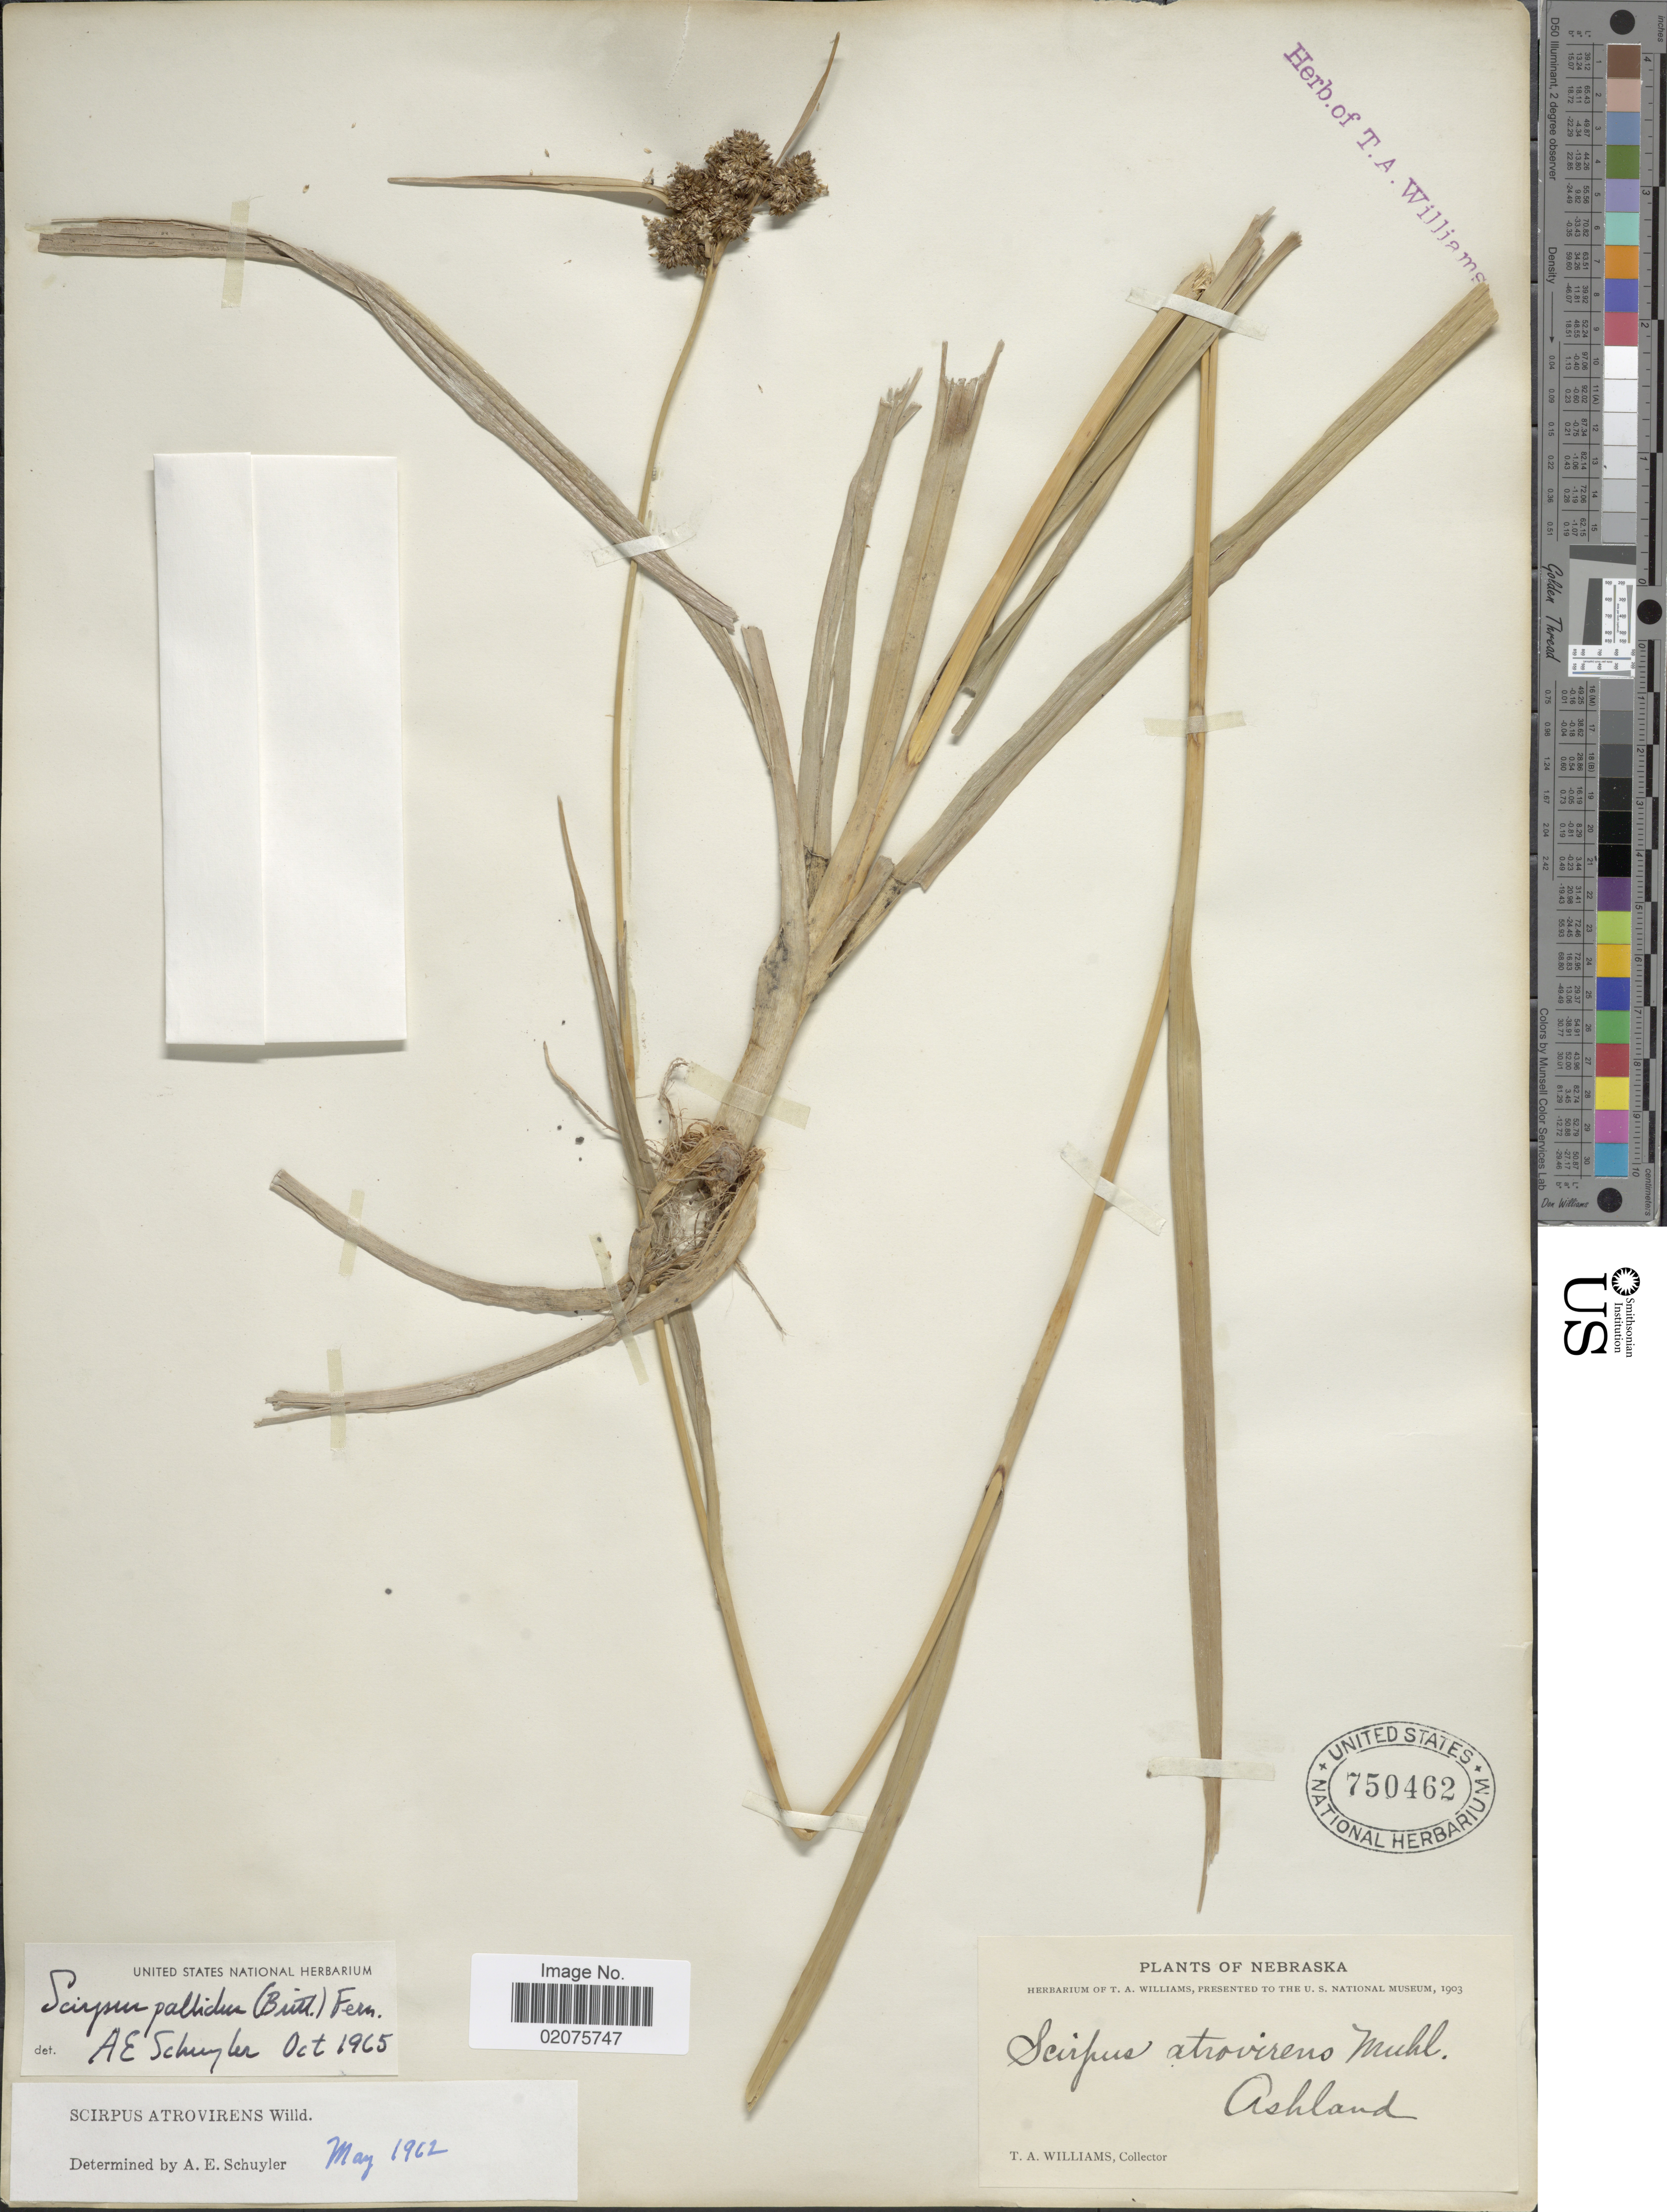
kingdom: Plantae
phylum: Tracheophyta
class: Liliopsida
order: Poales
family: Cyperaceae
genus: Scirpus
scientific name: Scirpus pallidus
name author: (Britton) Fernald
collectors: T. A. Williams (herbarium)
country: United States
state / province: Nebraska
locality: Ashland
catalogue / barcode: US 750462